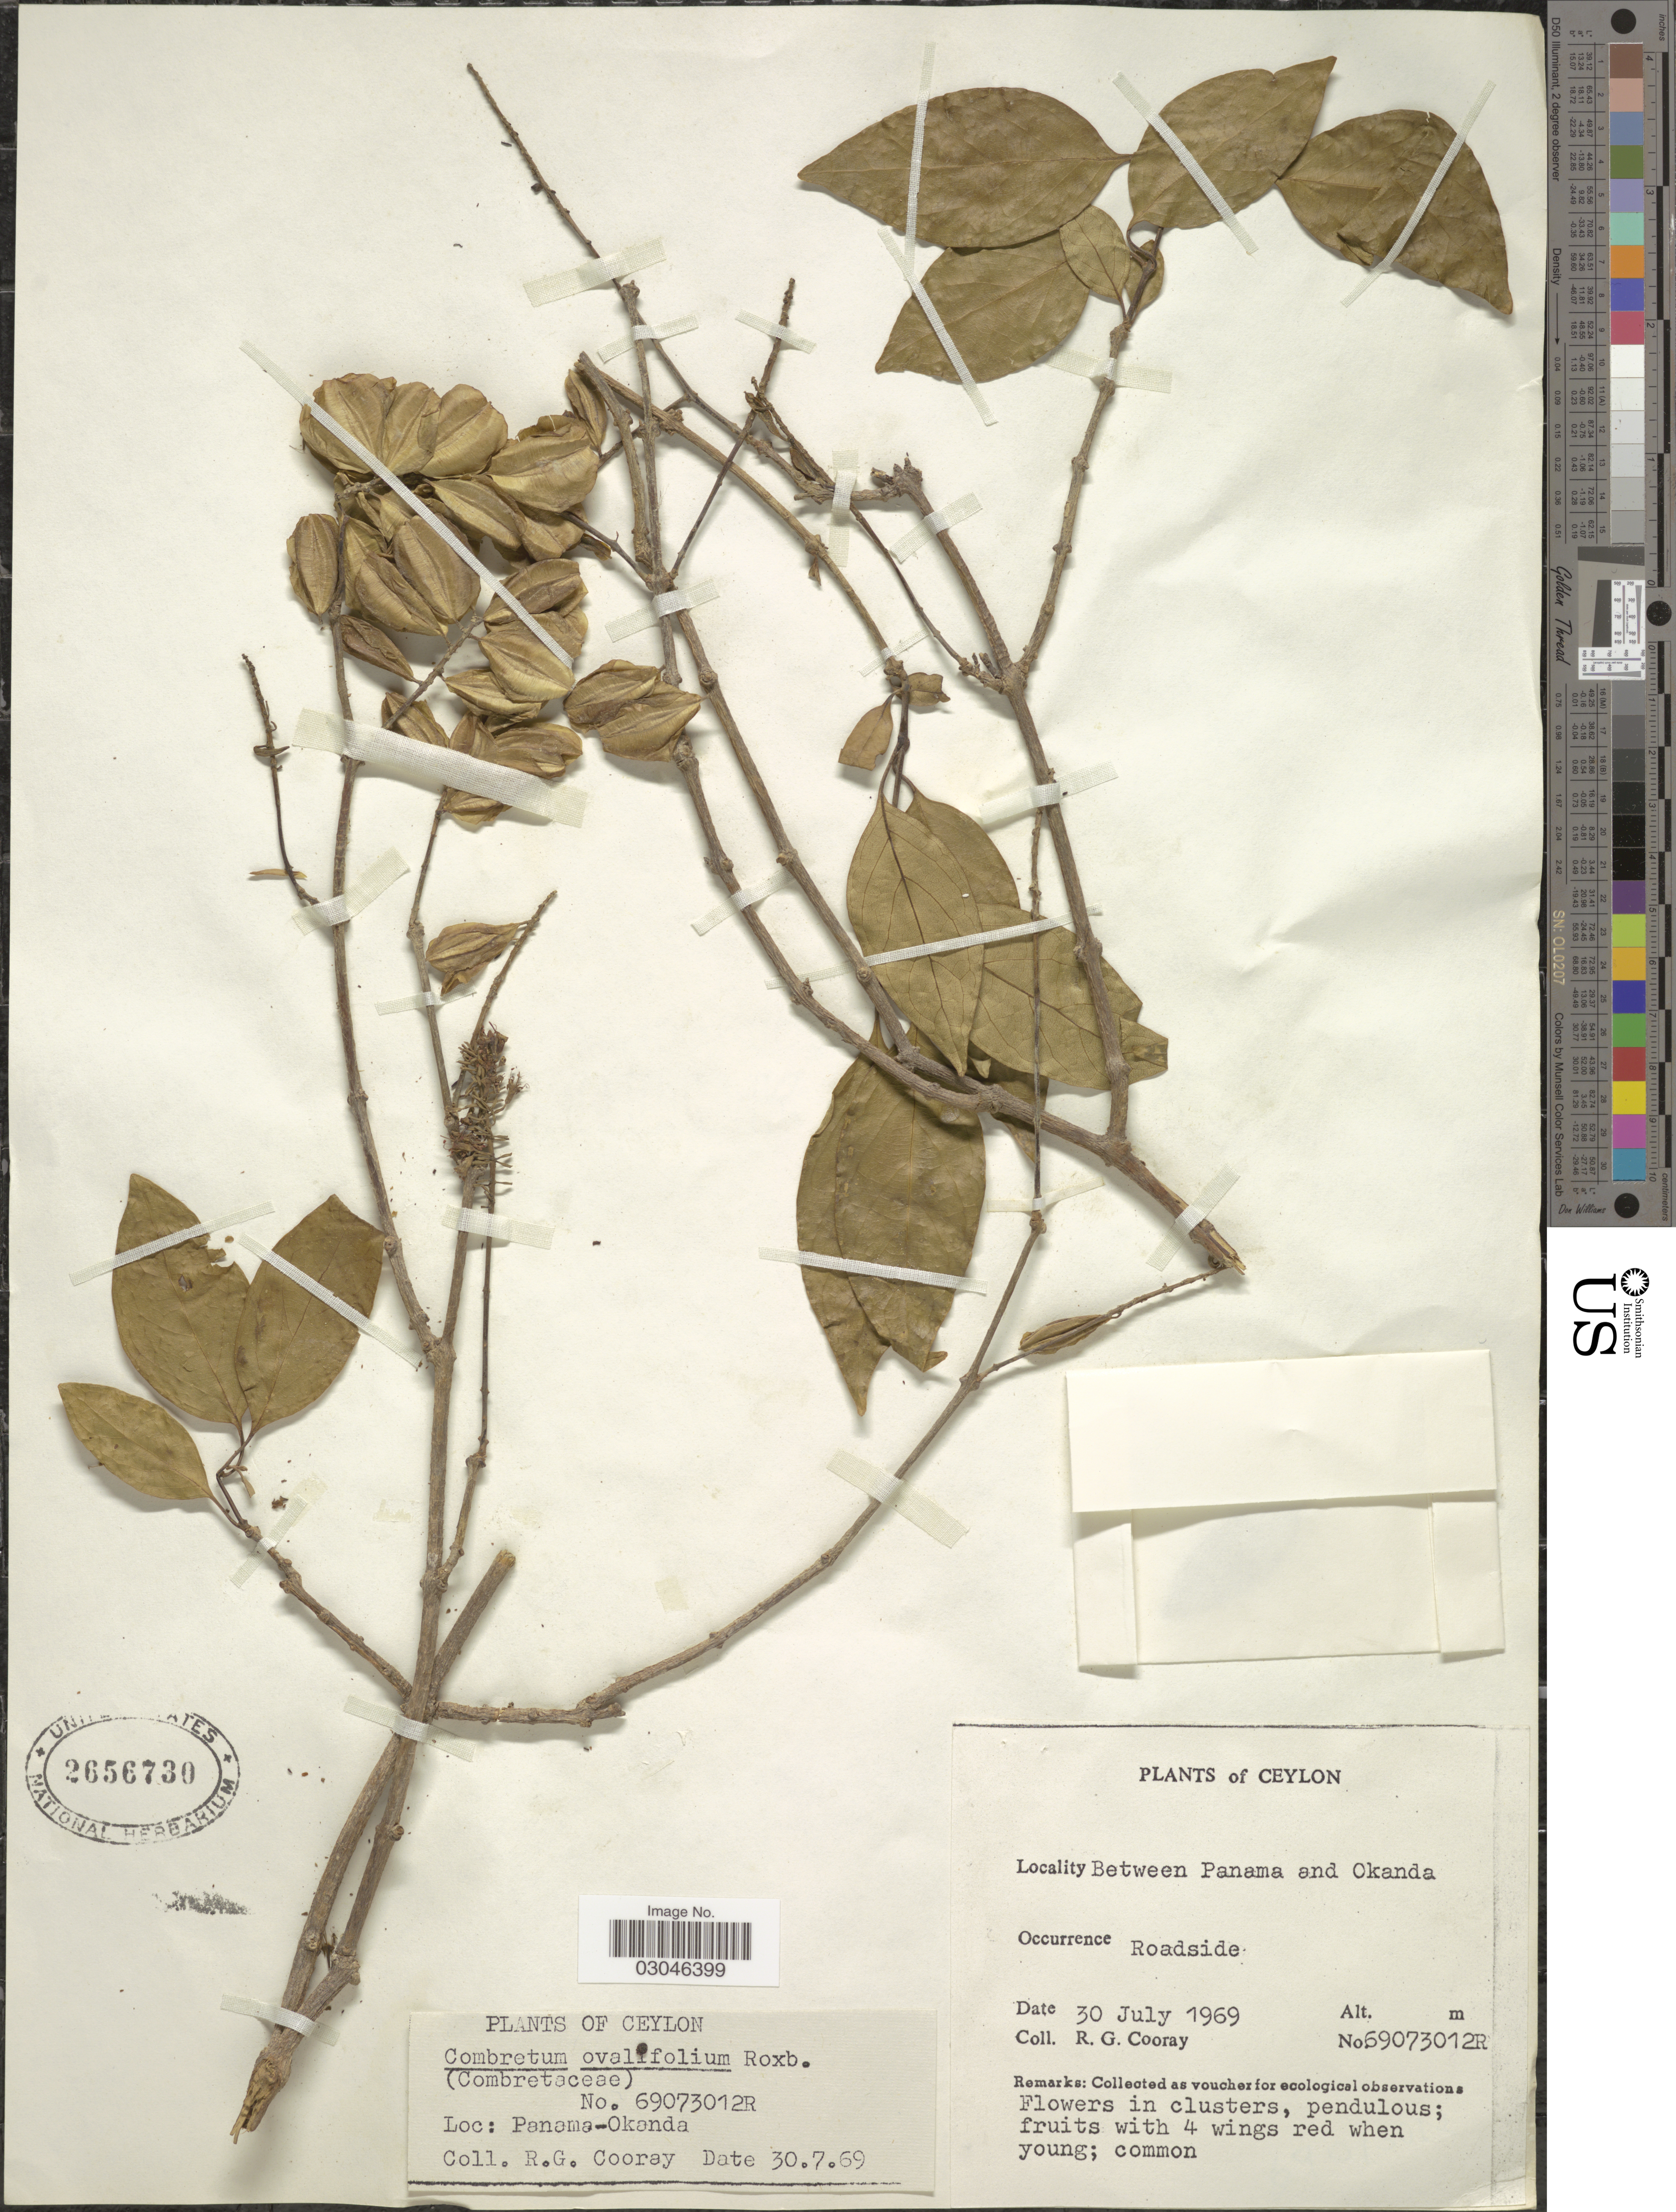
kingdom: Plantae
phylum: Tracheophyta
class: Magnoliopsida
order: Myrtales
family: Combretaceae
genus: Combretum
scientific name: Combretum ovalifolium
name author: Roxb.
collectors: R. Cooray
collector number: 69073012R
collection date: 1969-07-30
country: Sri Lanka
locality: Ceylon. Between Panama and Okanda.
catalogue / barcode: US 2656730